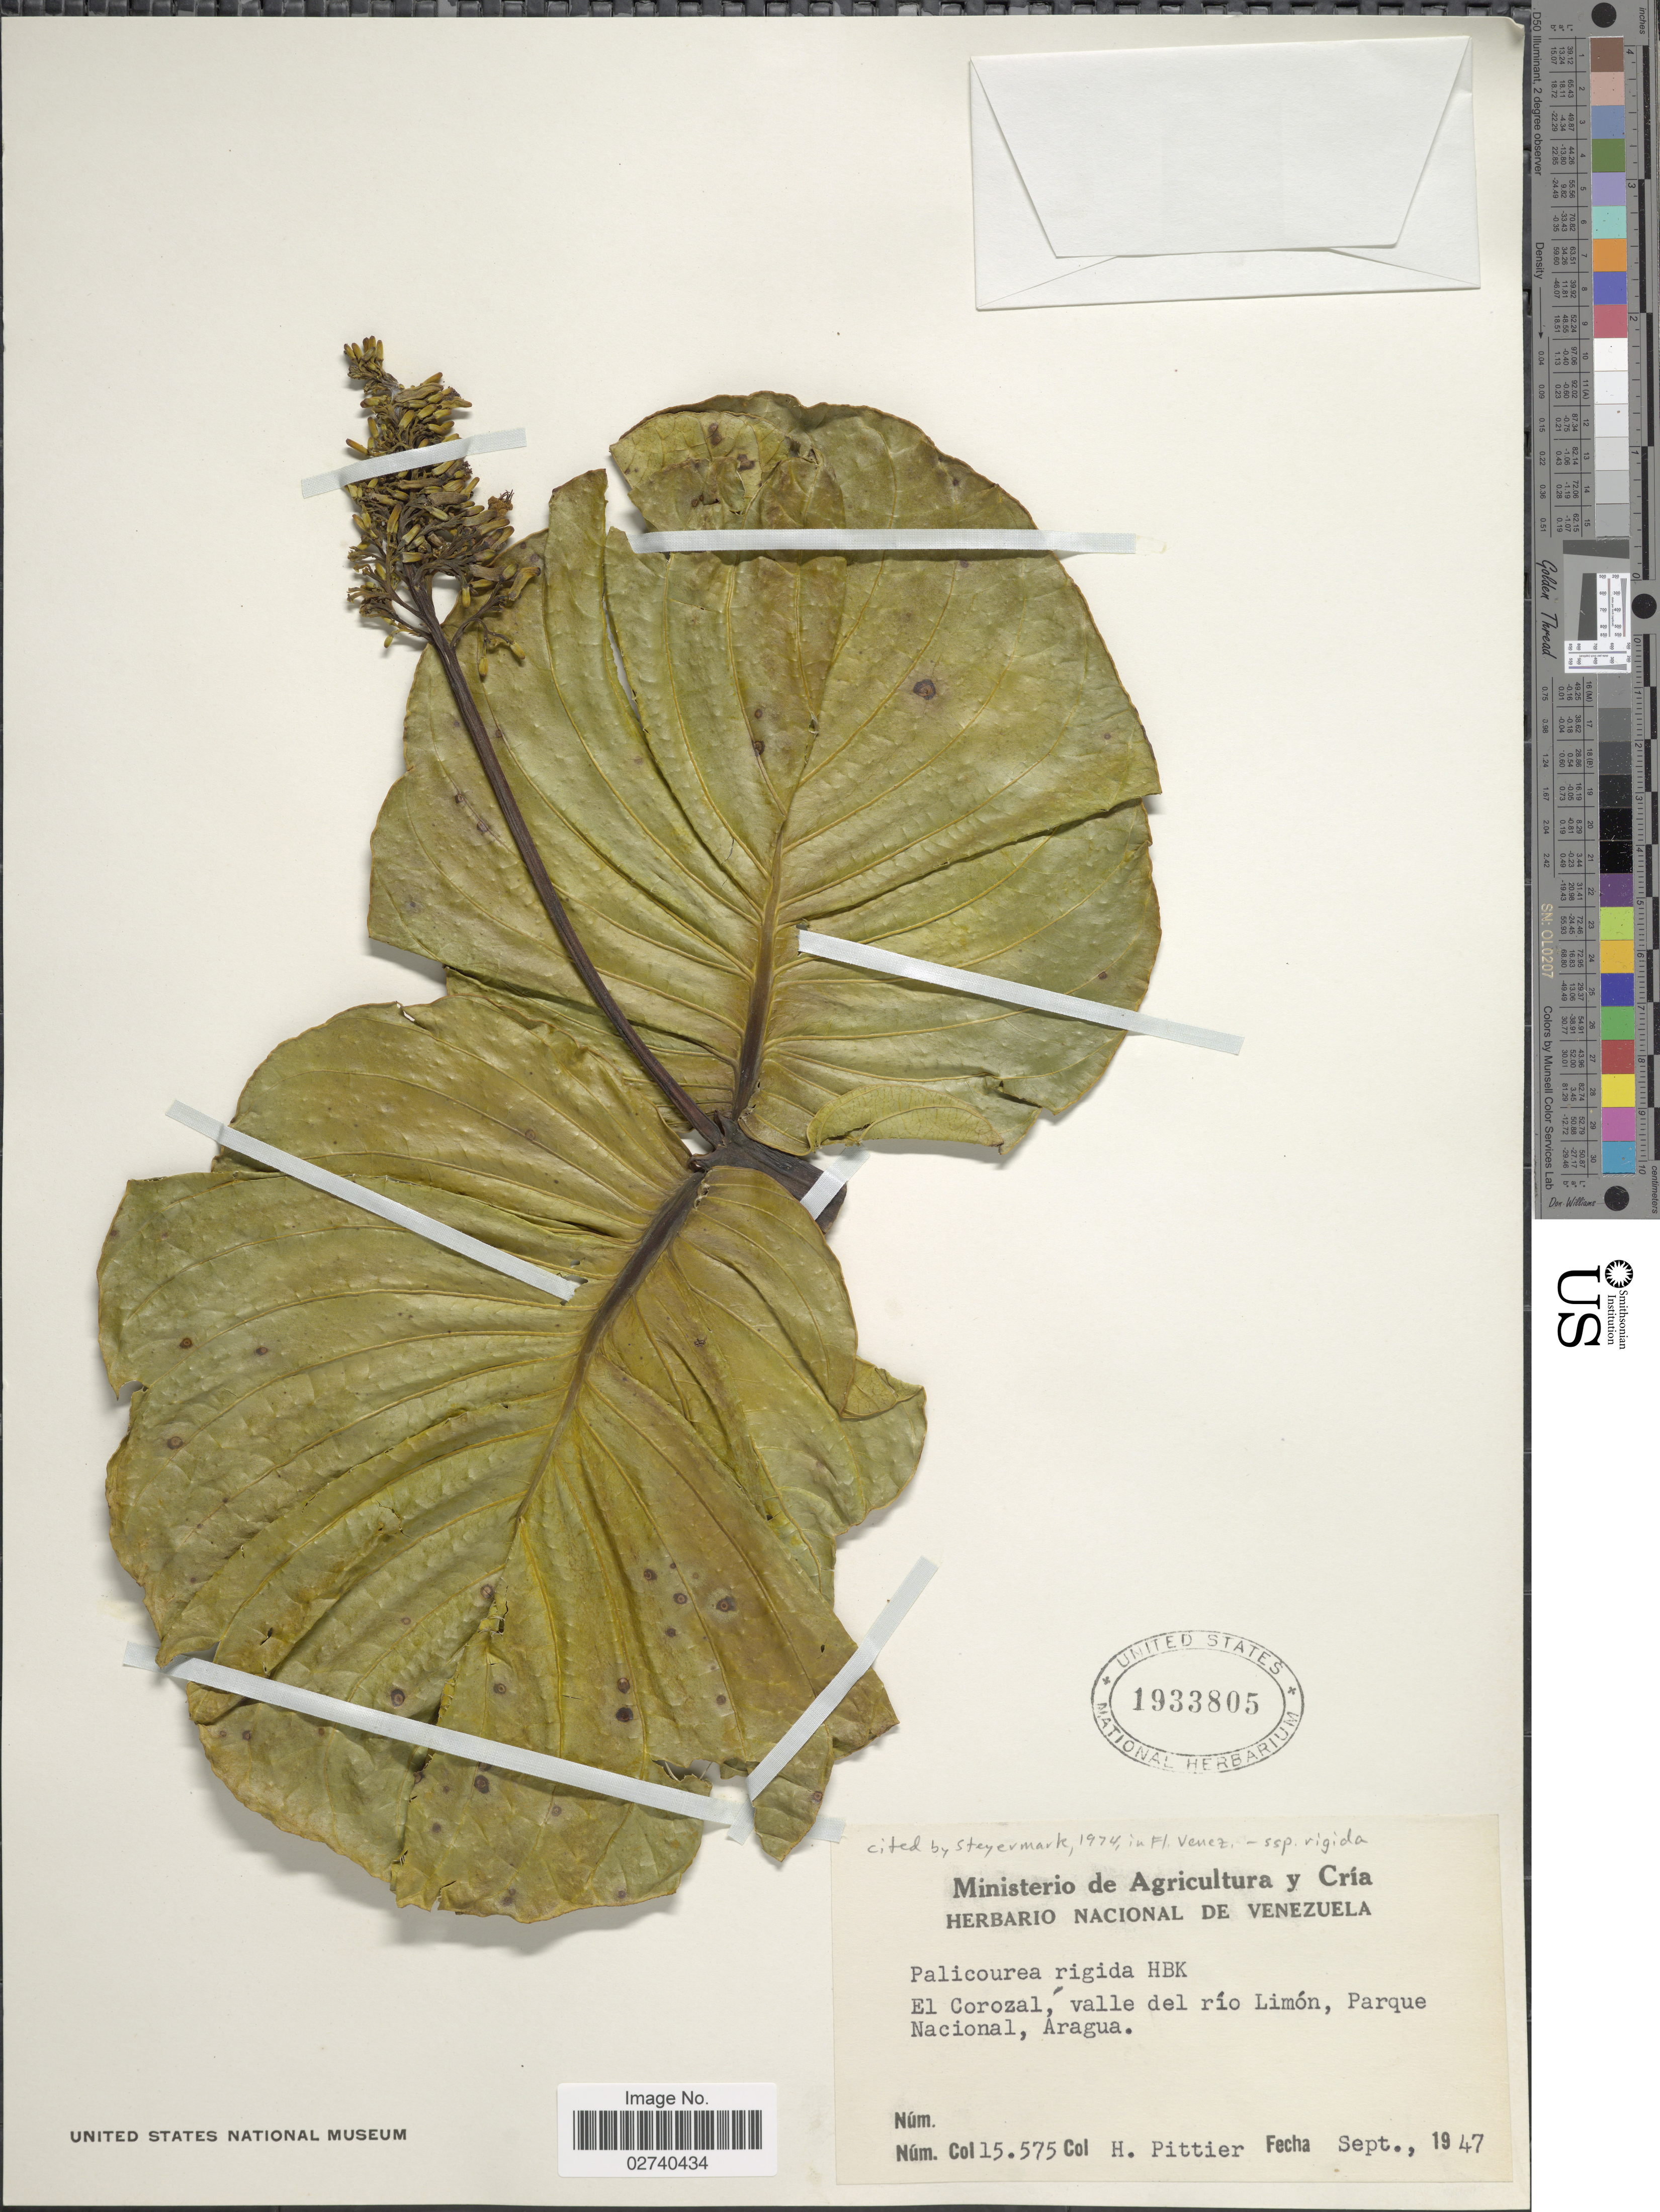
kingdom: Plantae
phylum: Tracheophyta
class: Magnoliopsida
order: Gentianales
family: Rubiaceae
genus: Palicourea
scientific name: Palicourea rigida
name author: Kunth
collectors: H. F. Pittier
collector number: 15575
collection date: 1947-09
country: Venezuela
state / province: Aragua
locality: El Corozal, valle del río Limón, Parque Nacional.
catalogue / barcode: US 1933805